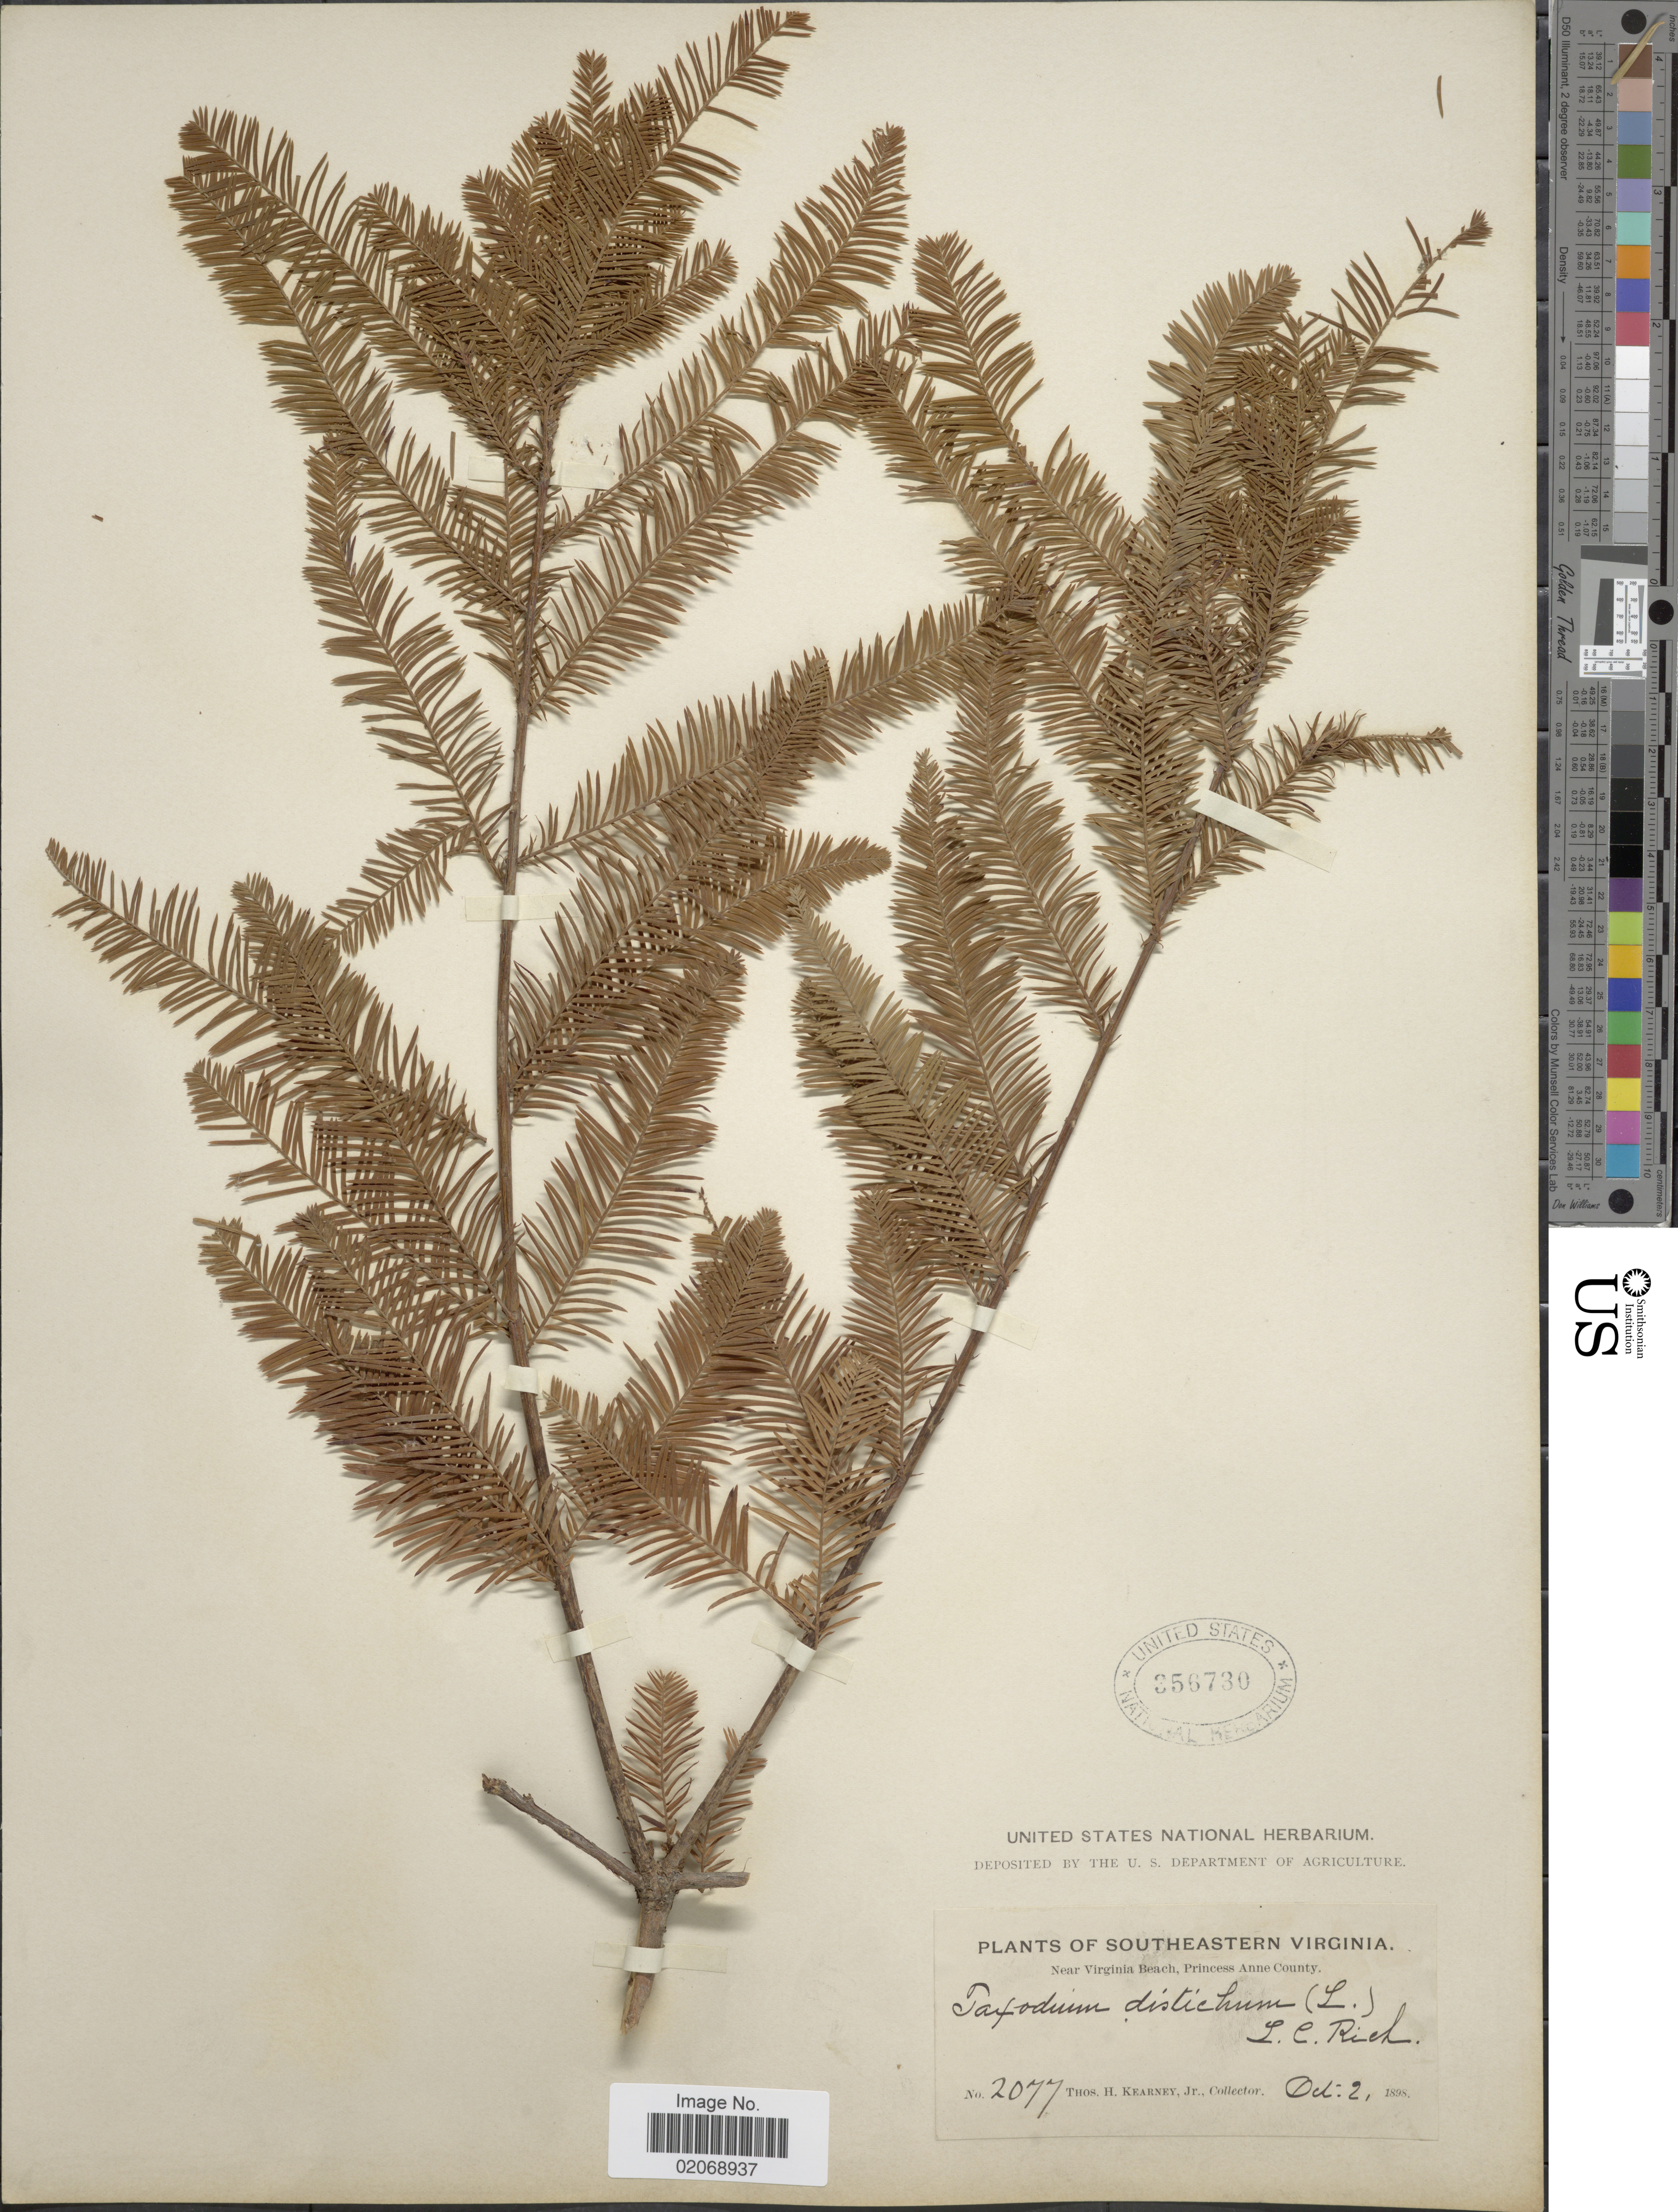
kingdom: Plantae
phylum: Tracheophyta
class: Pinopsida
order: Pinales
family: Cupressaceae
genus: Taxodium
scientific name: Taxodium distichum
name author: (L.) Rich.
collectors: T. H. Kearney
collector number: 2077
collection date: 1898-10-02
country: United States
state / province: Virginia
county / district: City of Virginia Beach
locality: Southeastern Virginia, Near Virginia Beach, Princess Anne (=historic county name) County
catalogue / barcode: US 356730